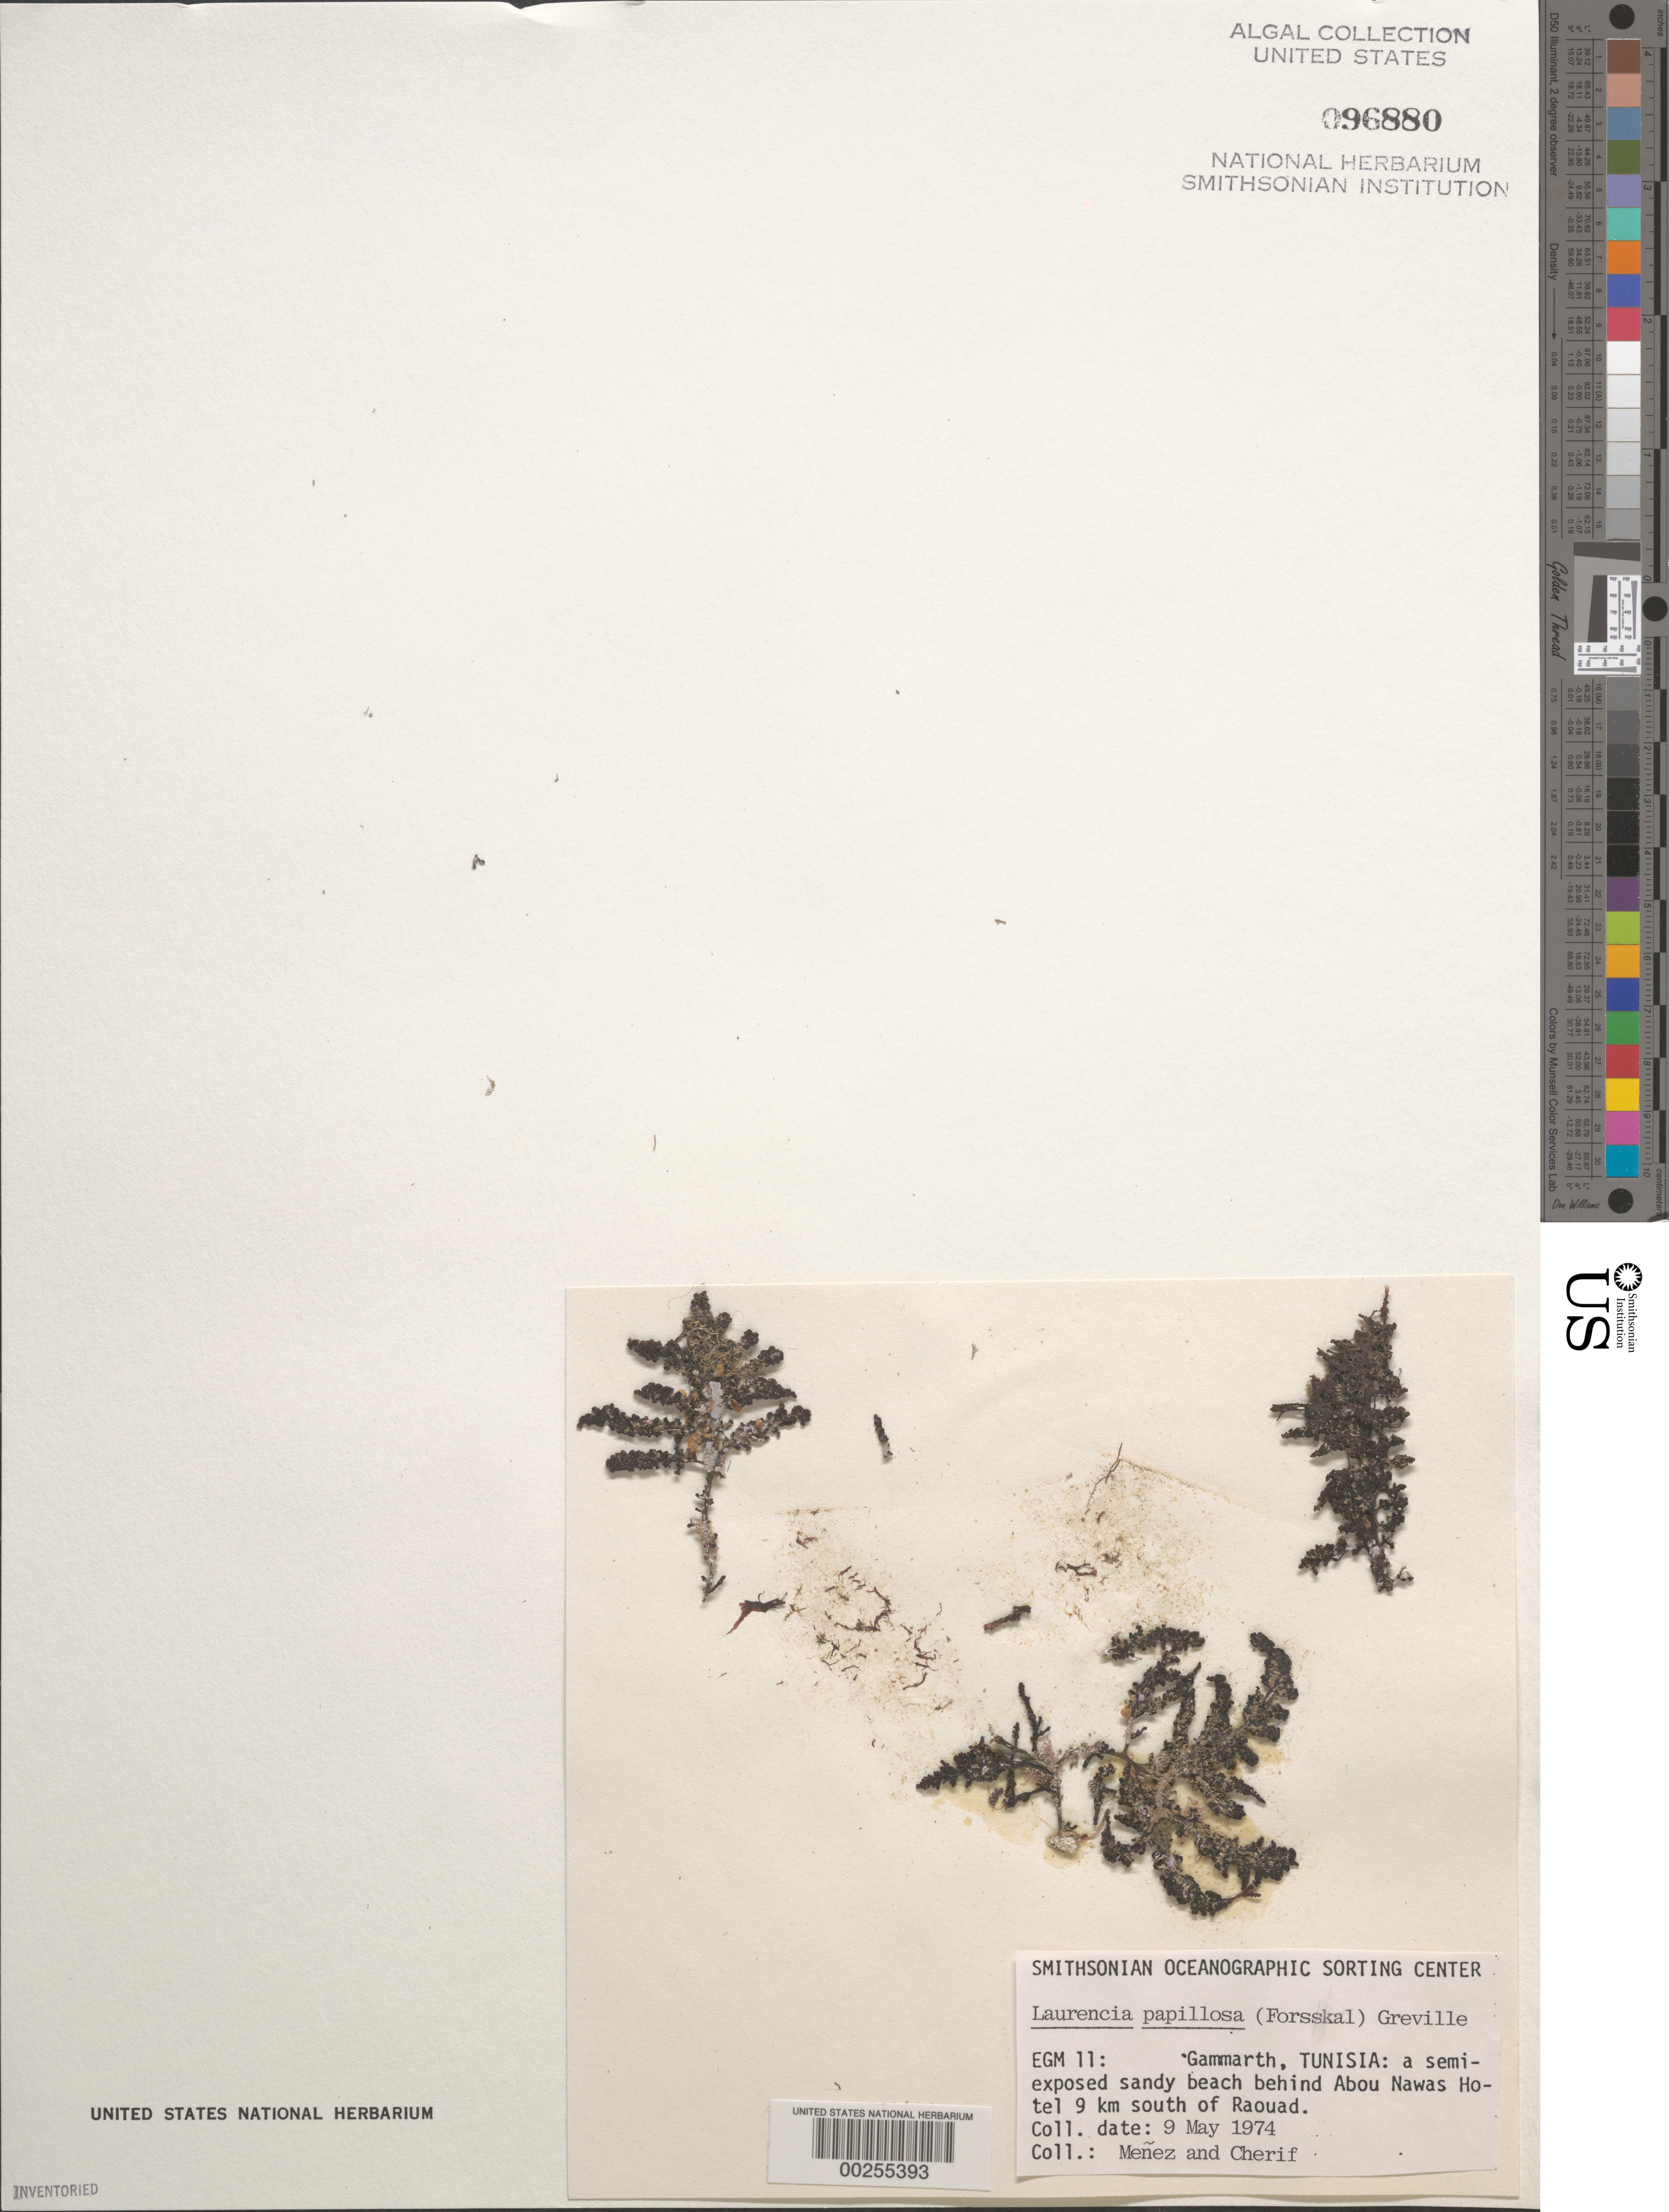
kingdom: Plantae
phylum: Rhodophyta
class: Florideophyceae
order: Ceramiales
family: Rhodomelaceae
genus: Palisada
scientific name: Palisada perforata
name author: (Bory) K.W. Nam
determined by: Algae name updating Project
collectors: Meñez & -. Cherif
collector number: EGM 11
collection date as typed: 09 May 1974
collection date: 1974-05-09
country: Tunisia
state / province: Tunis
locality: Gammarth, behind abou nawas hotel, nine km south of raouad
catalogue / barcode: US 96880